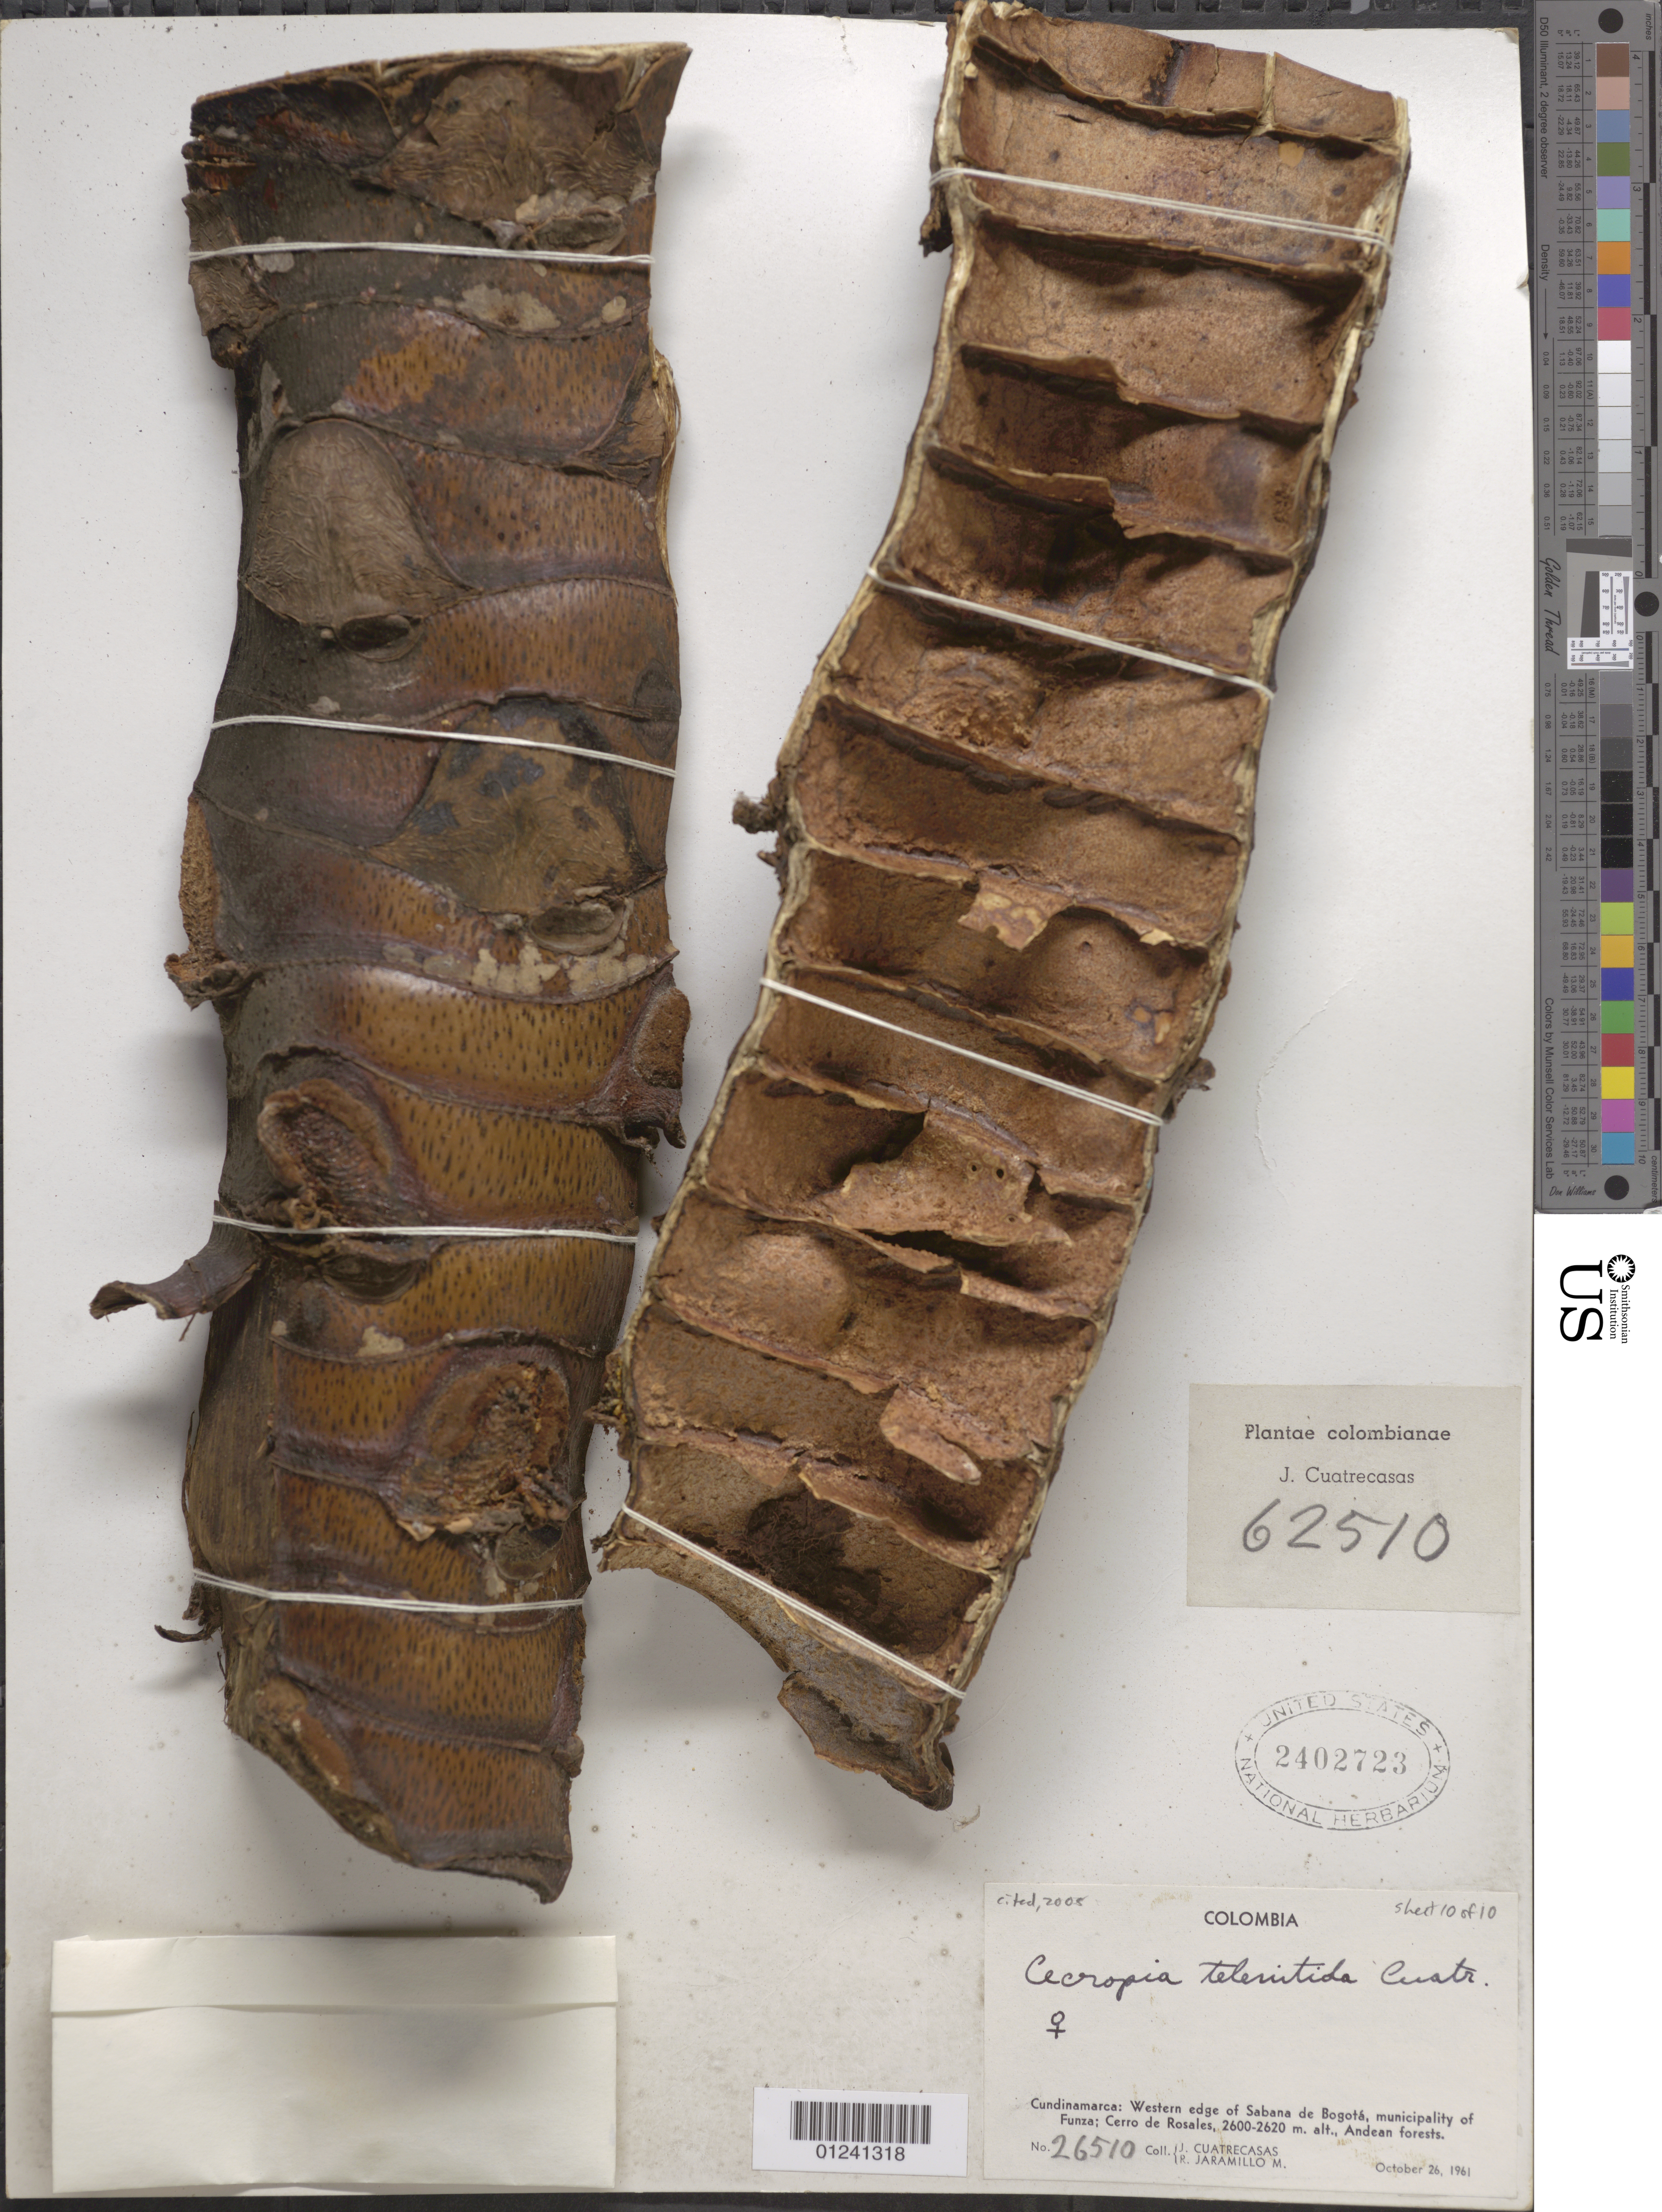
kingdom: Plantae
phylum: Tracheophyta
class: Magnoliopsida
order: Rosales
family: Urticaceae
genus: Cecropia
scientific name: Cecropia telenitida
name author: Cuatrec.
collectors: J. Cuatrecasas & R. Jaramillo M.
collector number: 26510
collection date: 1961-10-26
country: Colombia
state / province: Cundinamarca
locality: Western edge of Sabana de Bogota, municpality of Funza; Cerro de Rosales; Andean Forests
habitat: Andean forests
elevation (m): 2600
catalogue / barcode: US 2402723